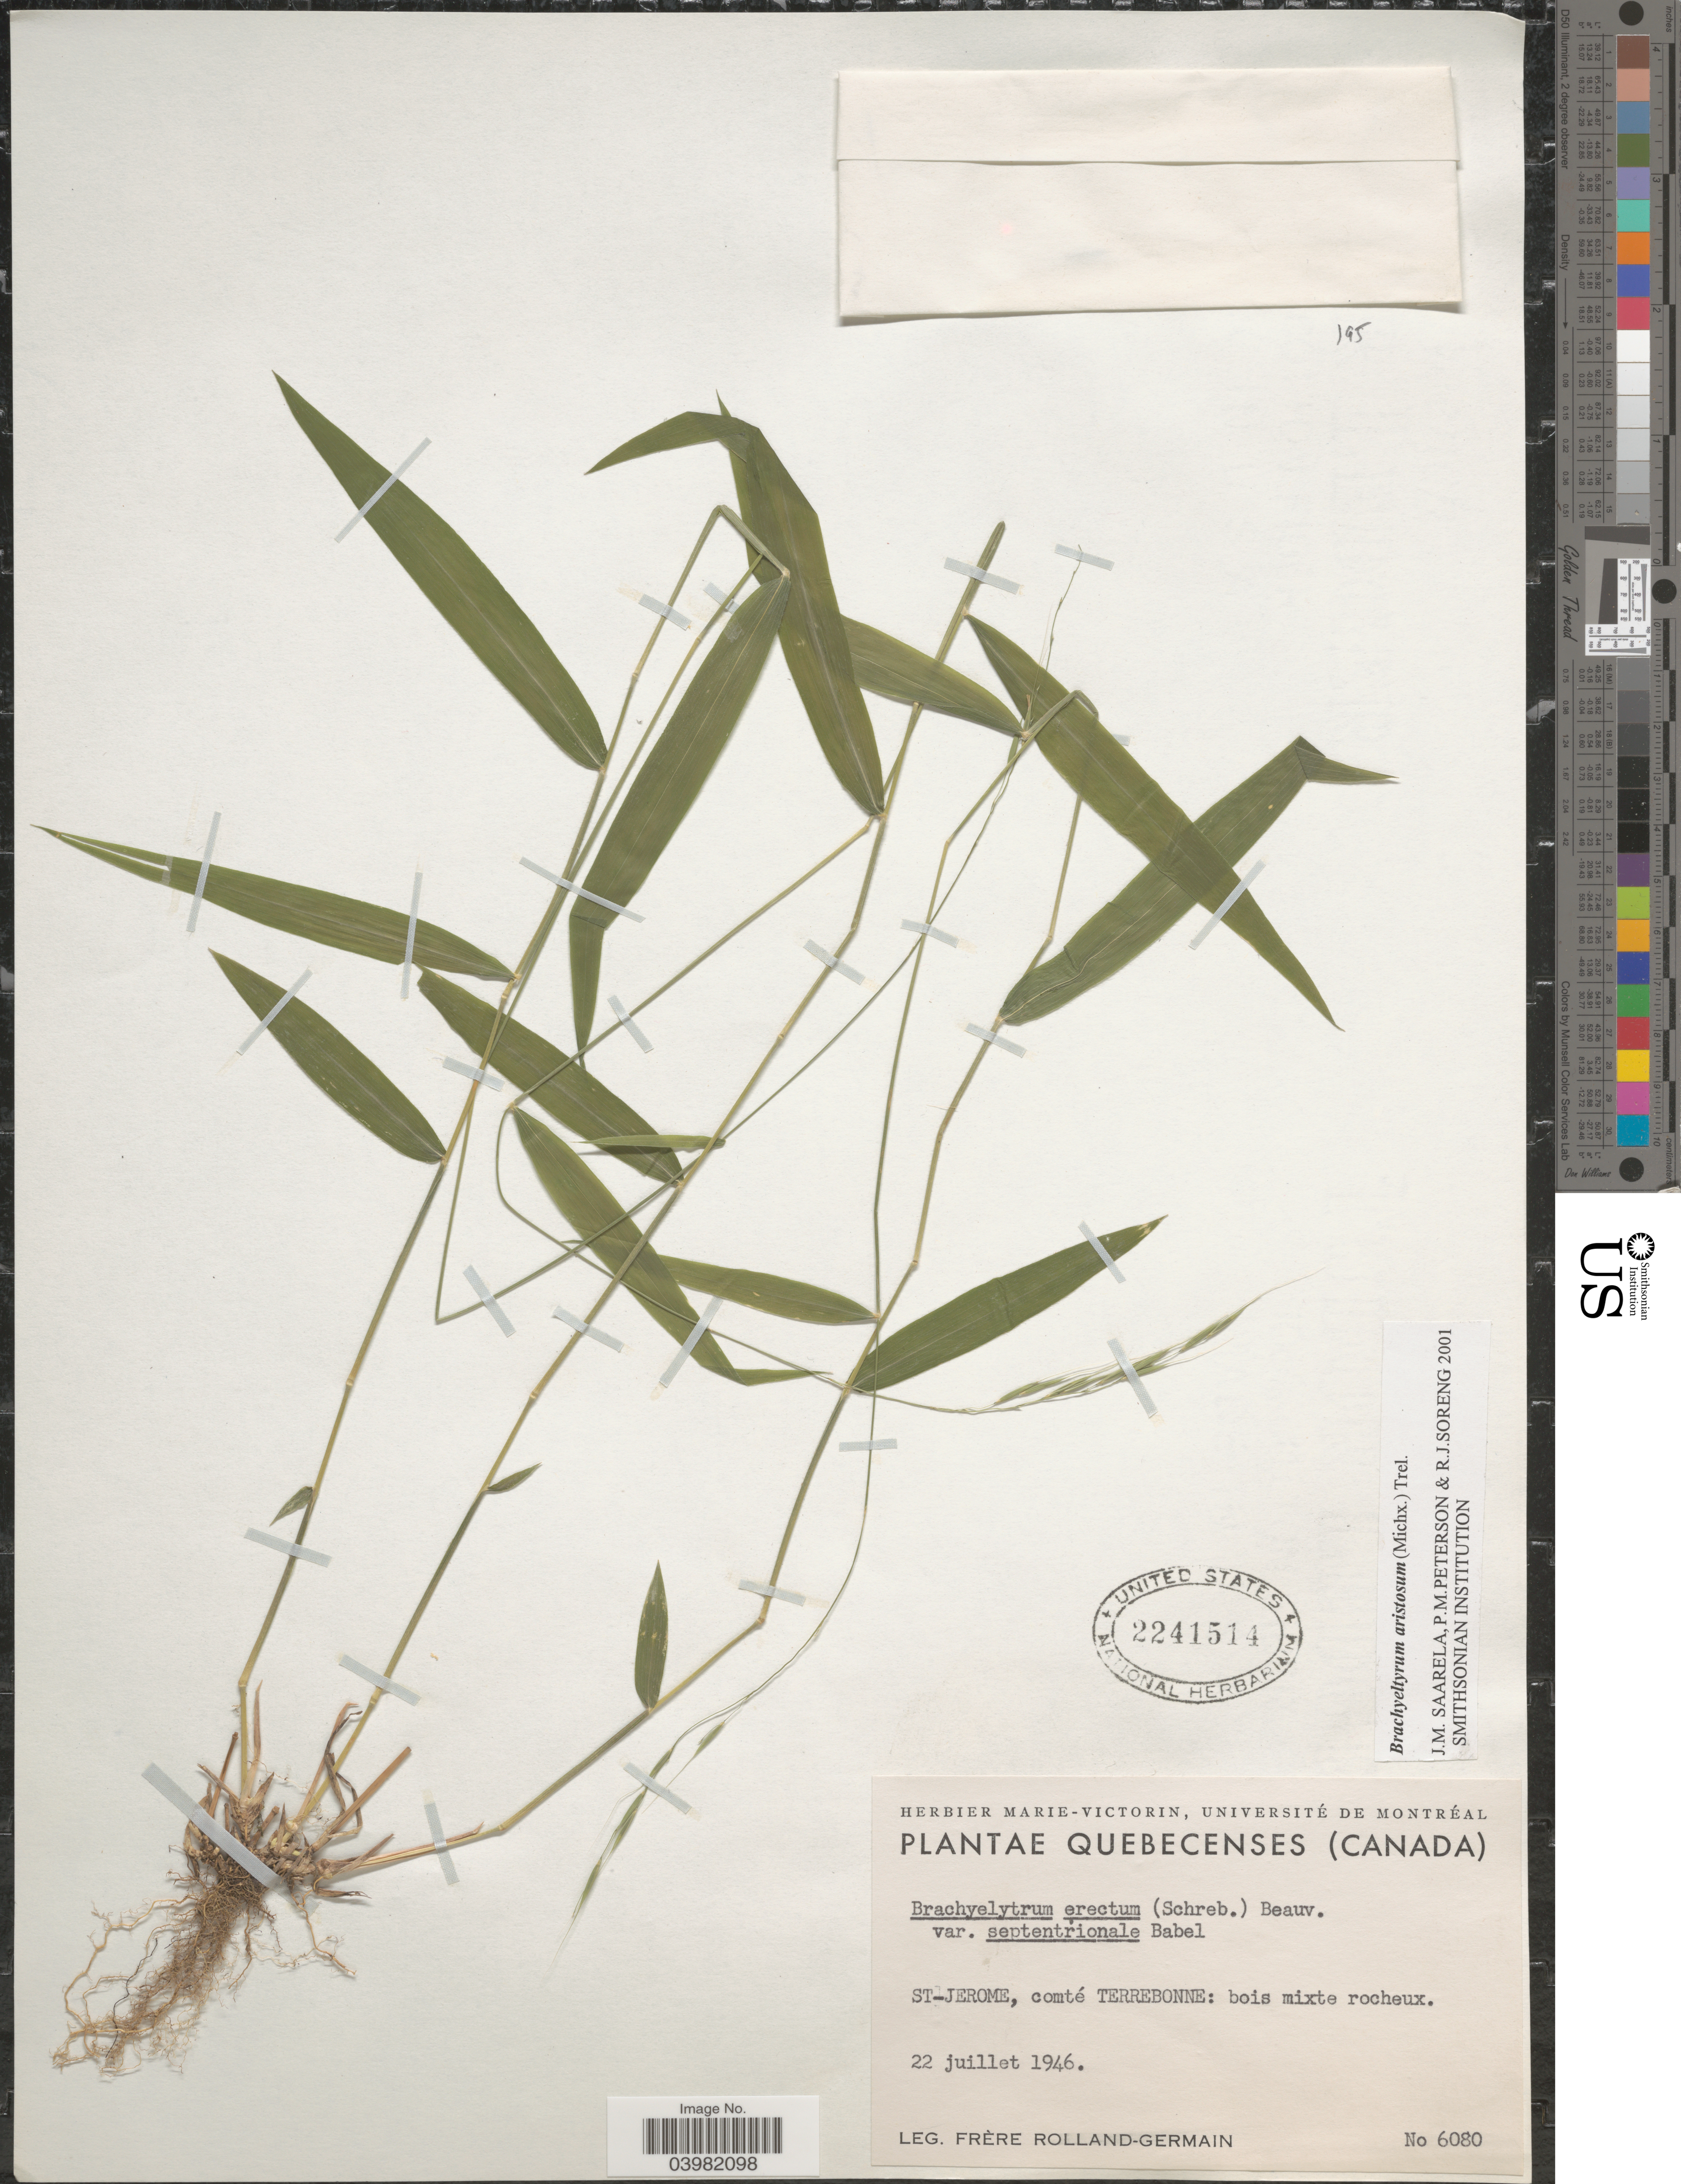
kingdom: Plantae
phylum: Tracheophyta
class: Liliopsida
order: Poales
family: Poaceae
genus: Brachyelytrum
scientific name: Brachyelytrum aristosum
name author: (Michx.) P. Beauv. ex Trel.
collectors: Rolland-Germain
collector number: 6080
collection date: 1946-07-22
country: Canada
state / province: Quebec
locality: St-Jerome, comté Terrebonne.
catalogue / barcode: US 2241514